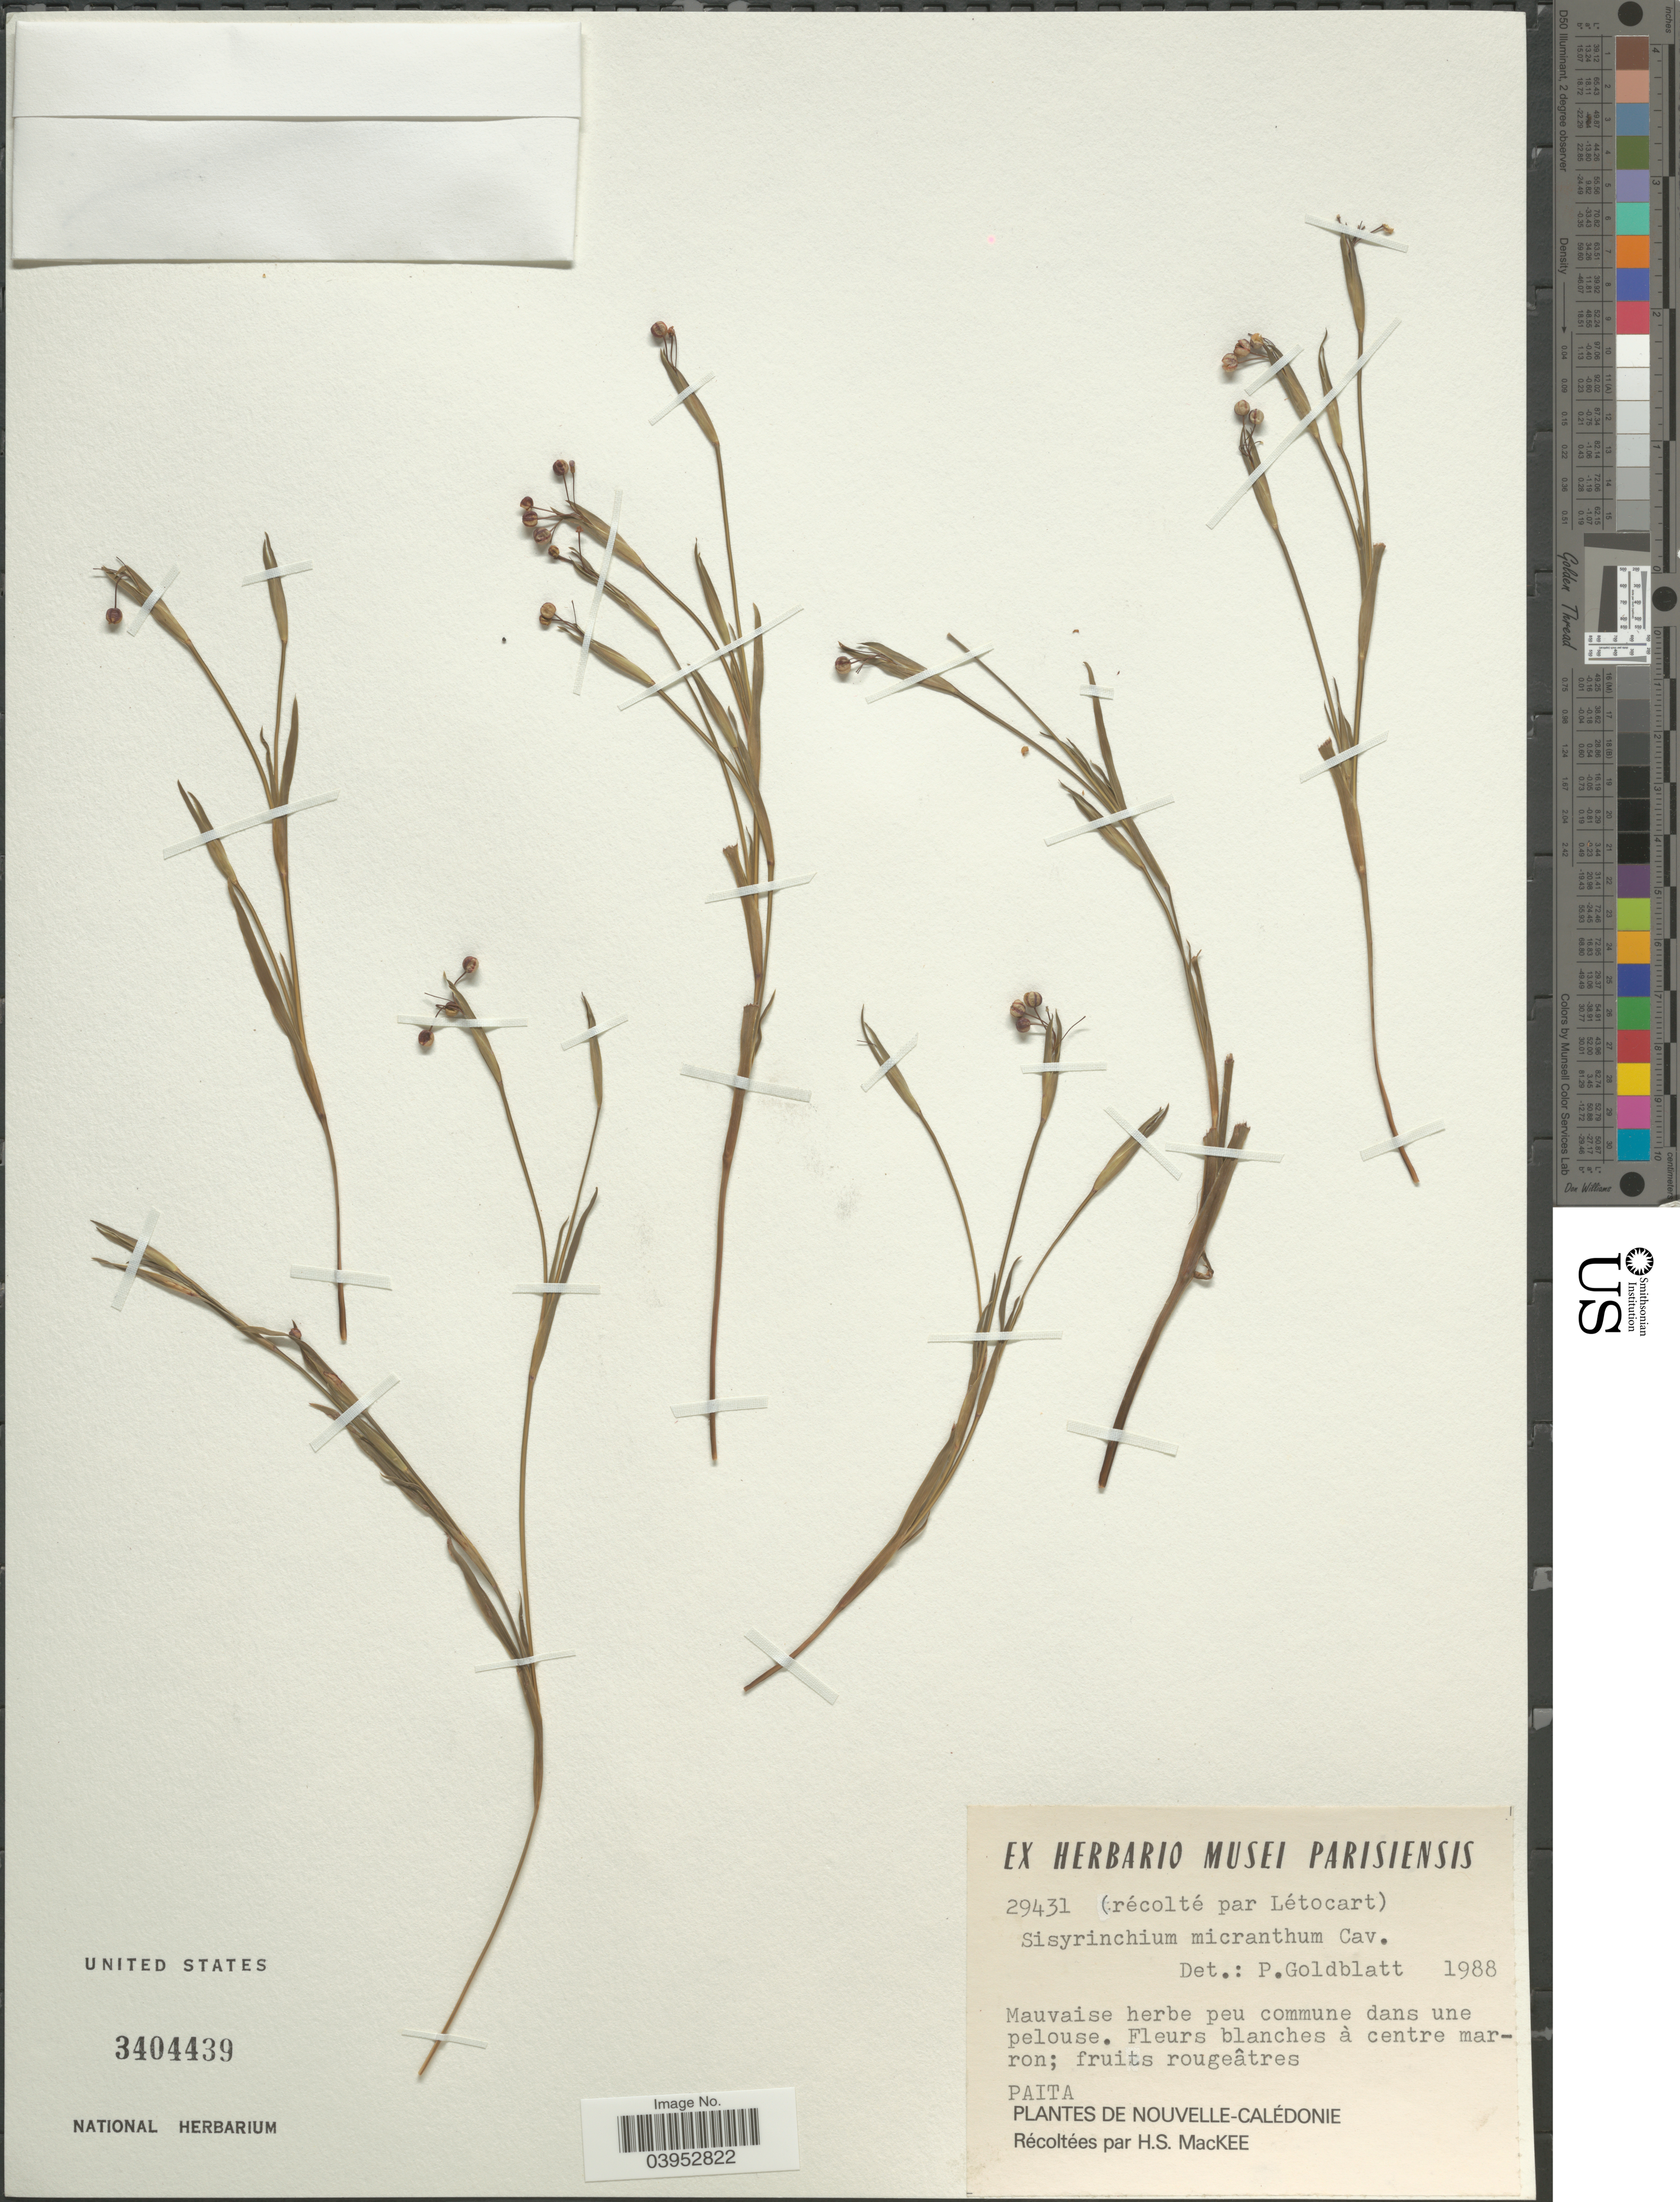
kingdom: Plantae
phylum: Tracheophyta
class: Liliopsida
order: Asparagales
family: Iridaceae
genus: Sisyrinchium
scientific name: Sisyrinchium micranthum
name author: Cav.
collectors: H. Mackee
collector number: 29431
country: New Caledonia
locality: Paita. Nouvelle-Calédonie.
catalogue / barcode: US 3404439